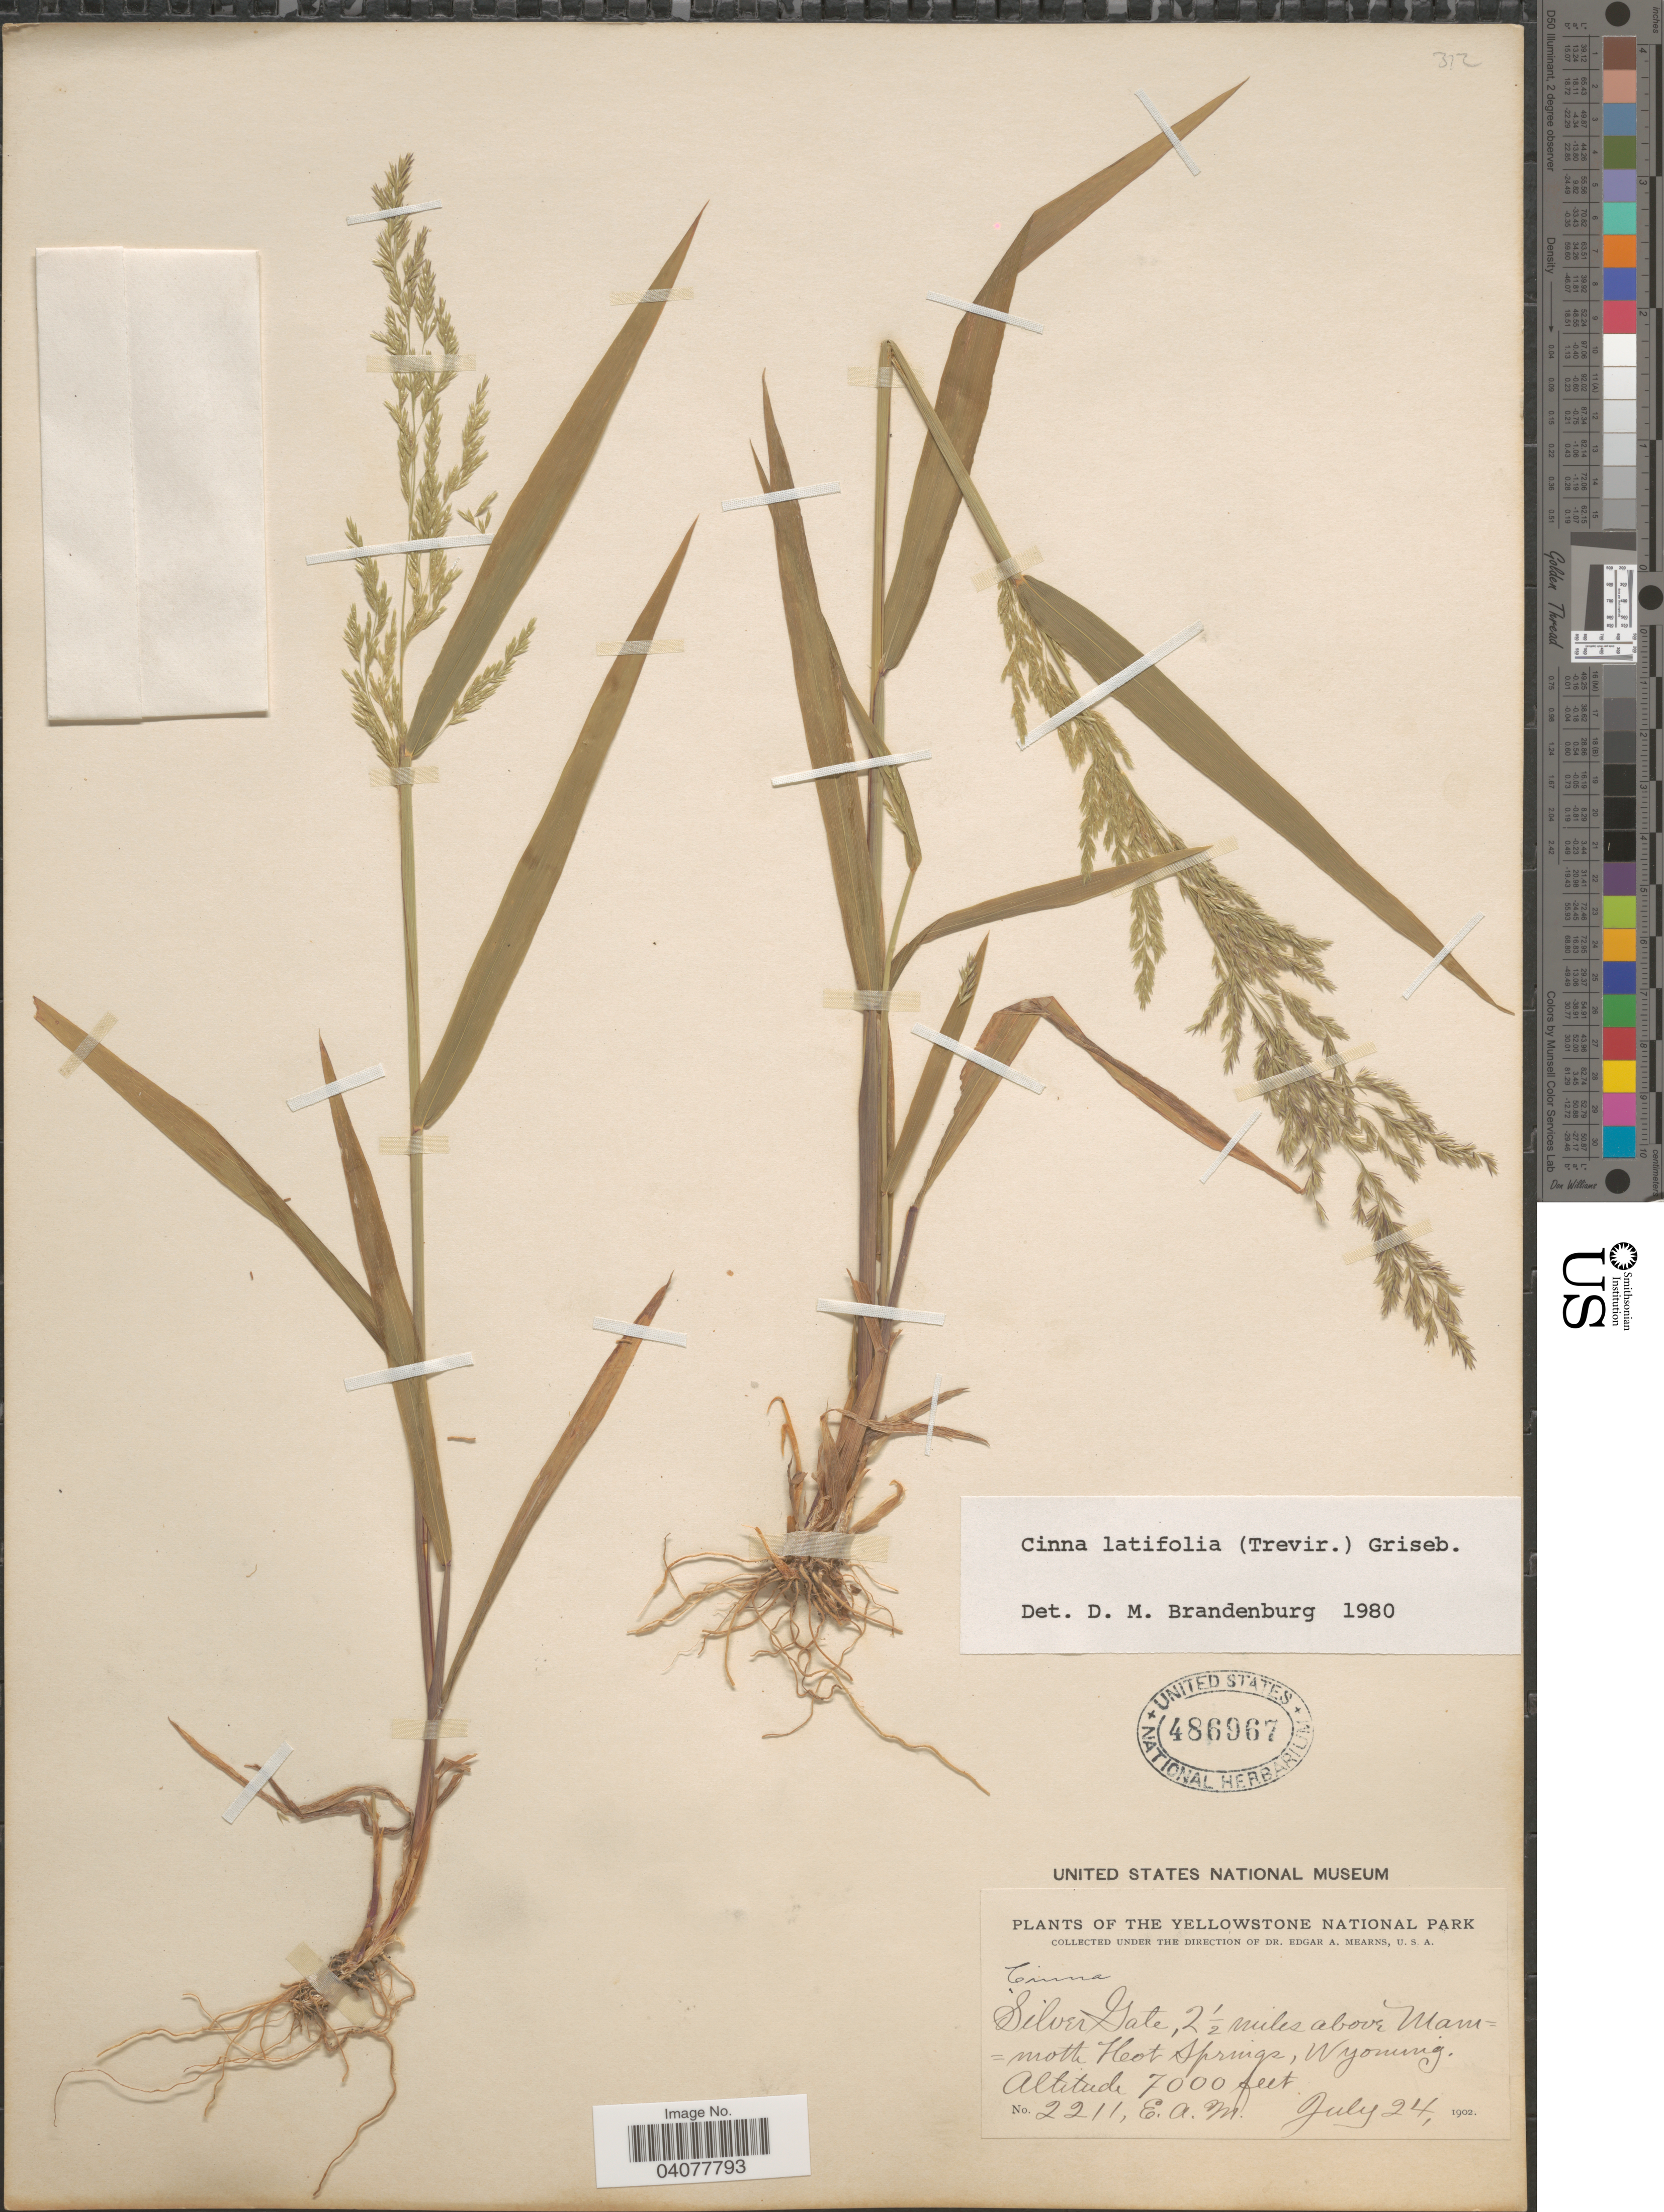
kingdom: Plantae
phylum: Tracheophyta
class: Liliopsida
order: Poales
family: Poaceae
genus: Cinna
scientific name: Cinna latifolia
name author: (Trevir. ex Goeppert) Griseb.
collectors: E. A. Mearns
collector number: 2211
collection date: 1902-07-24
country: United States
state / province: Wyoming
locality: Yellowstone National Park. Silver Gate, 2½ miles above Mammoth Hot Springs.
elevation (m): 2134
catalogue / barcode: US 486967